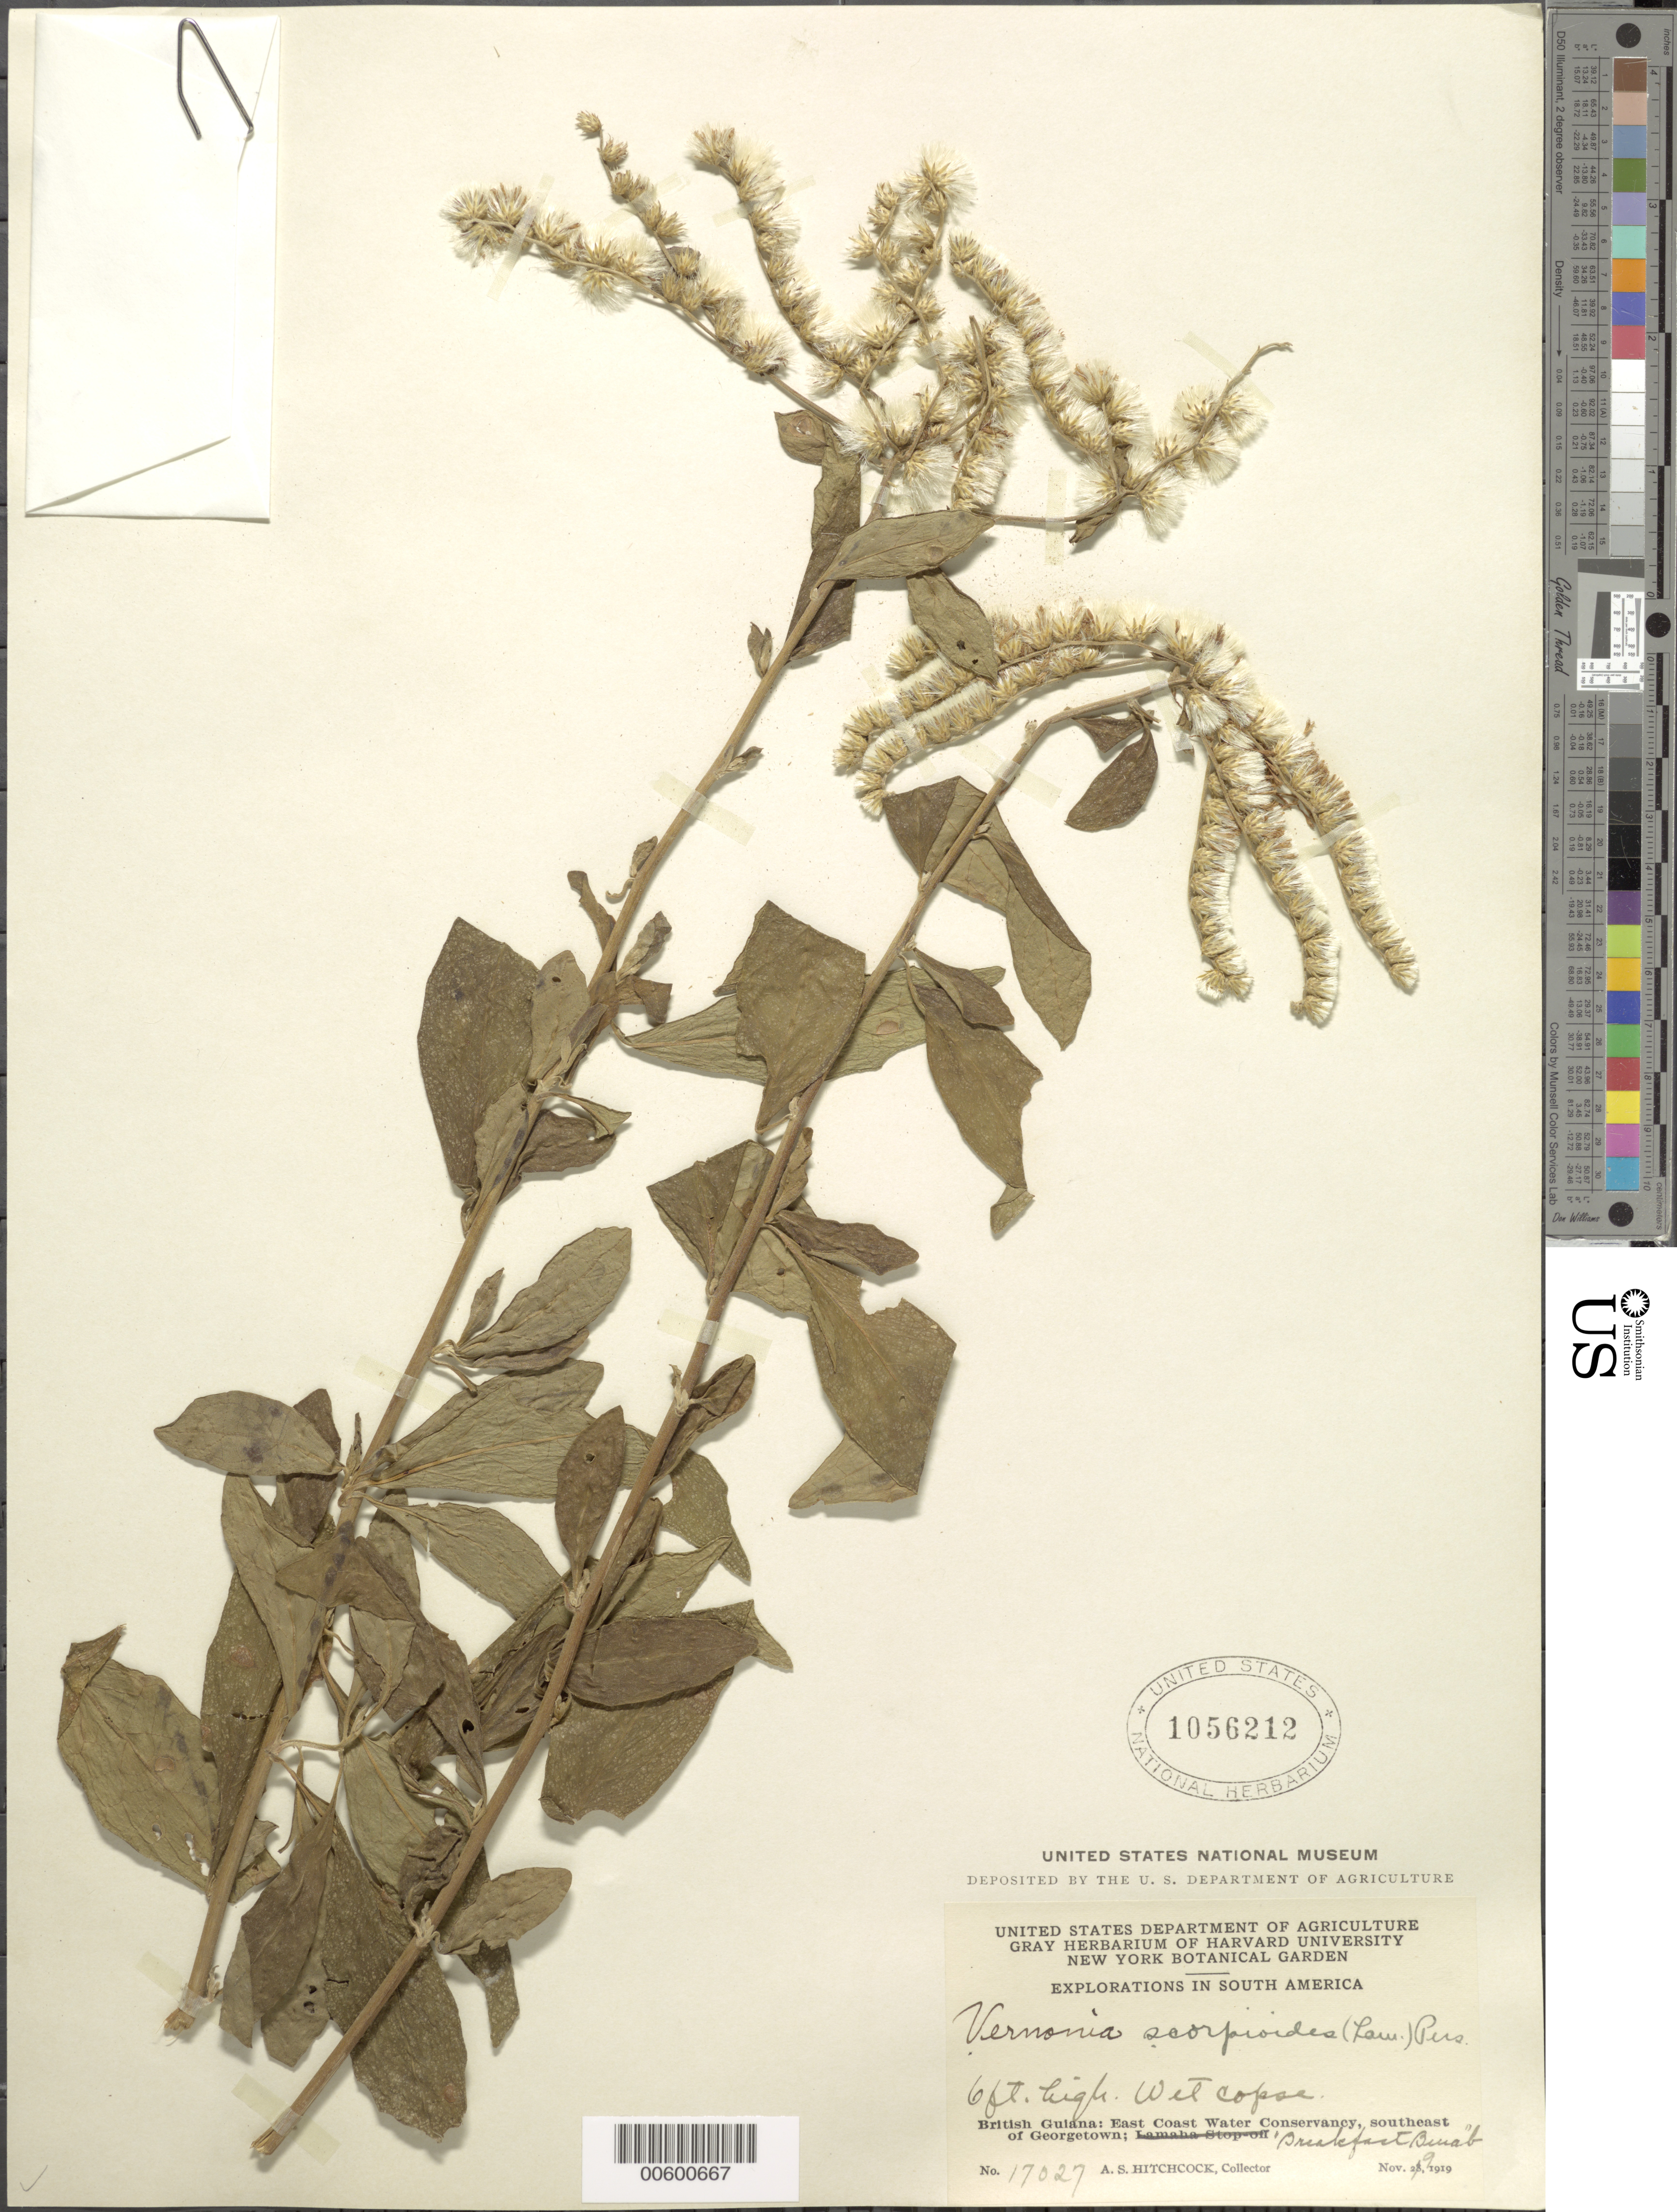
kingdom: Plantae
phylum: Tracheophyta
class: Magnoliopsida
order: Asterales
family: Asteraceae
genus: Cyrtocymura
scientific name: Cyrtocymura scorpioides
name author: (Lam.) H. Rob.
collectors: A. S. Hitchcock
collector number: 17027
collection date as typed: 29-Nov-19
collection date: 1919-11-29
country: Guyana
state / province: Demerara-Mahaica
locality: Georgetown, SE of, East Coast Water Conservancy, "Breakfast Benab"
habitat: Wet copse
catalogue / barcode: US 1056212